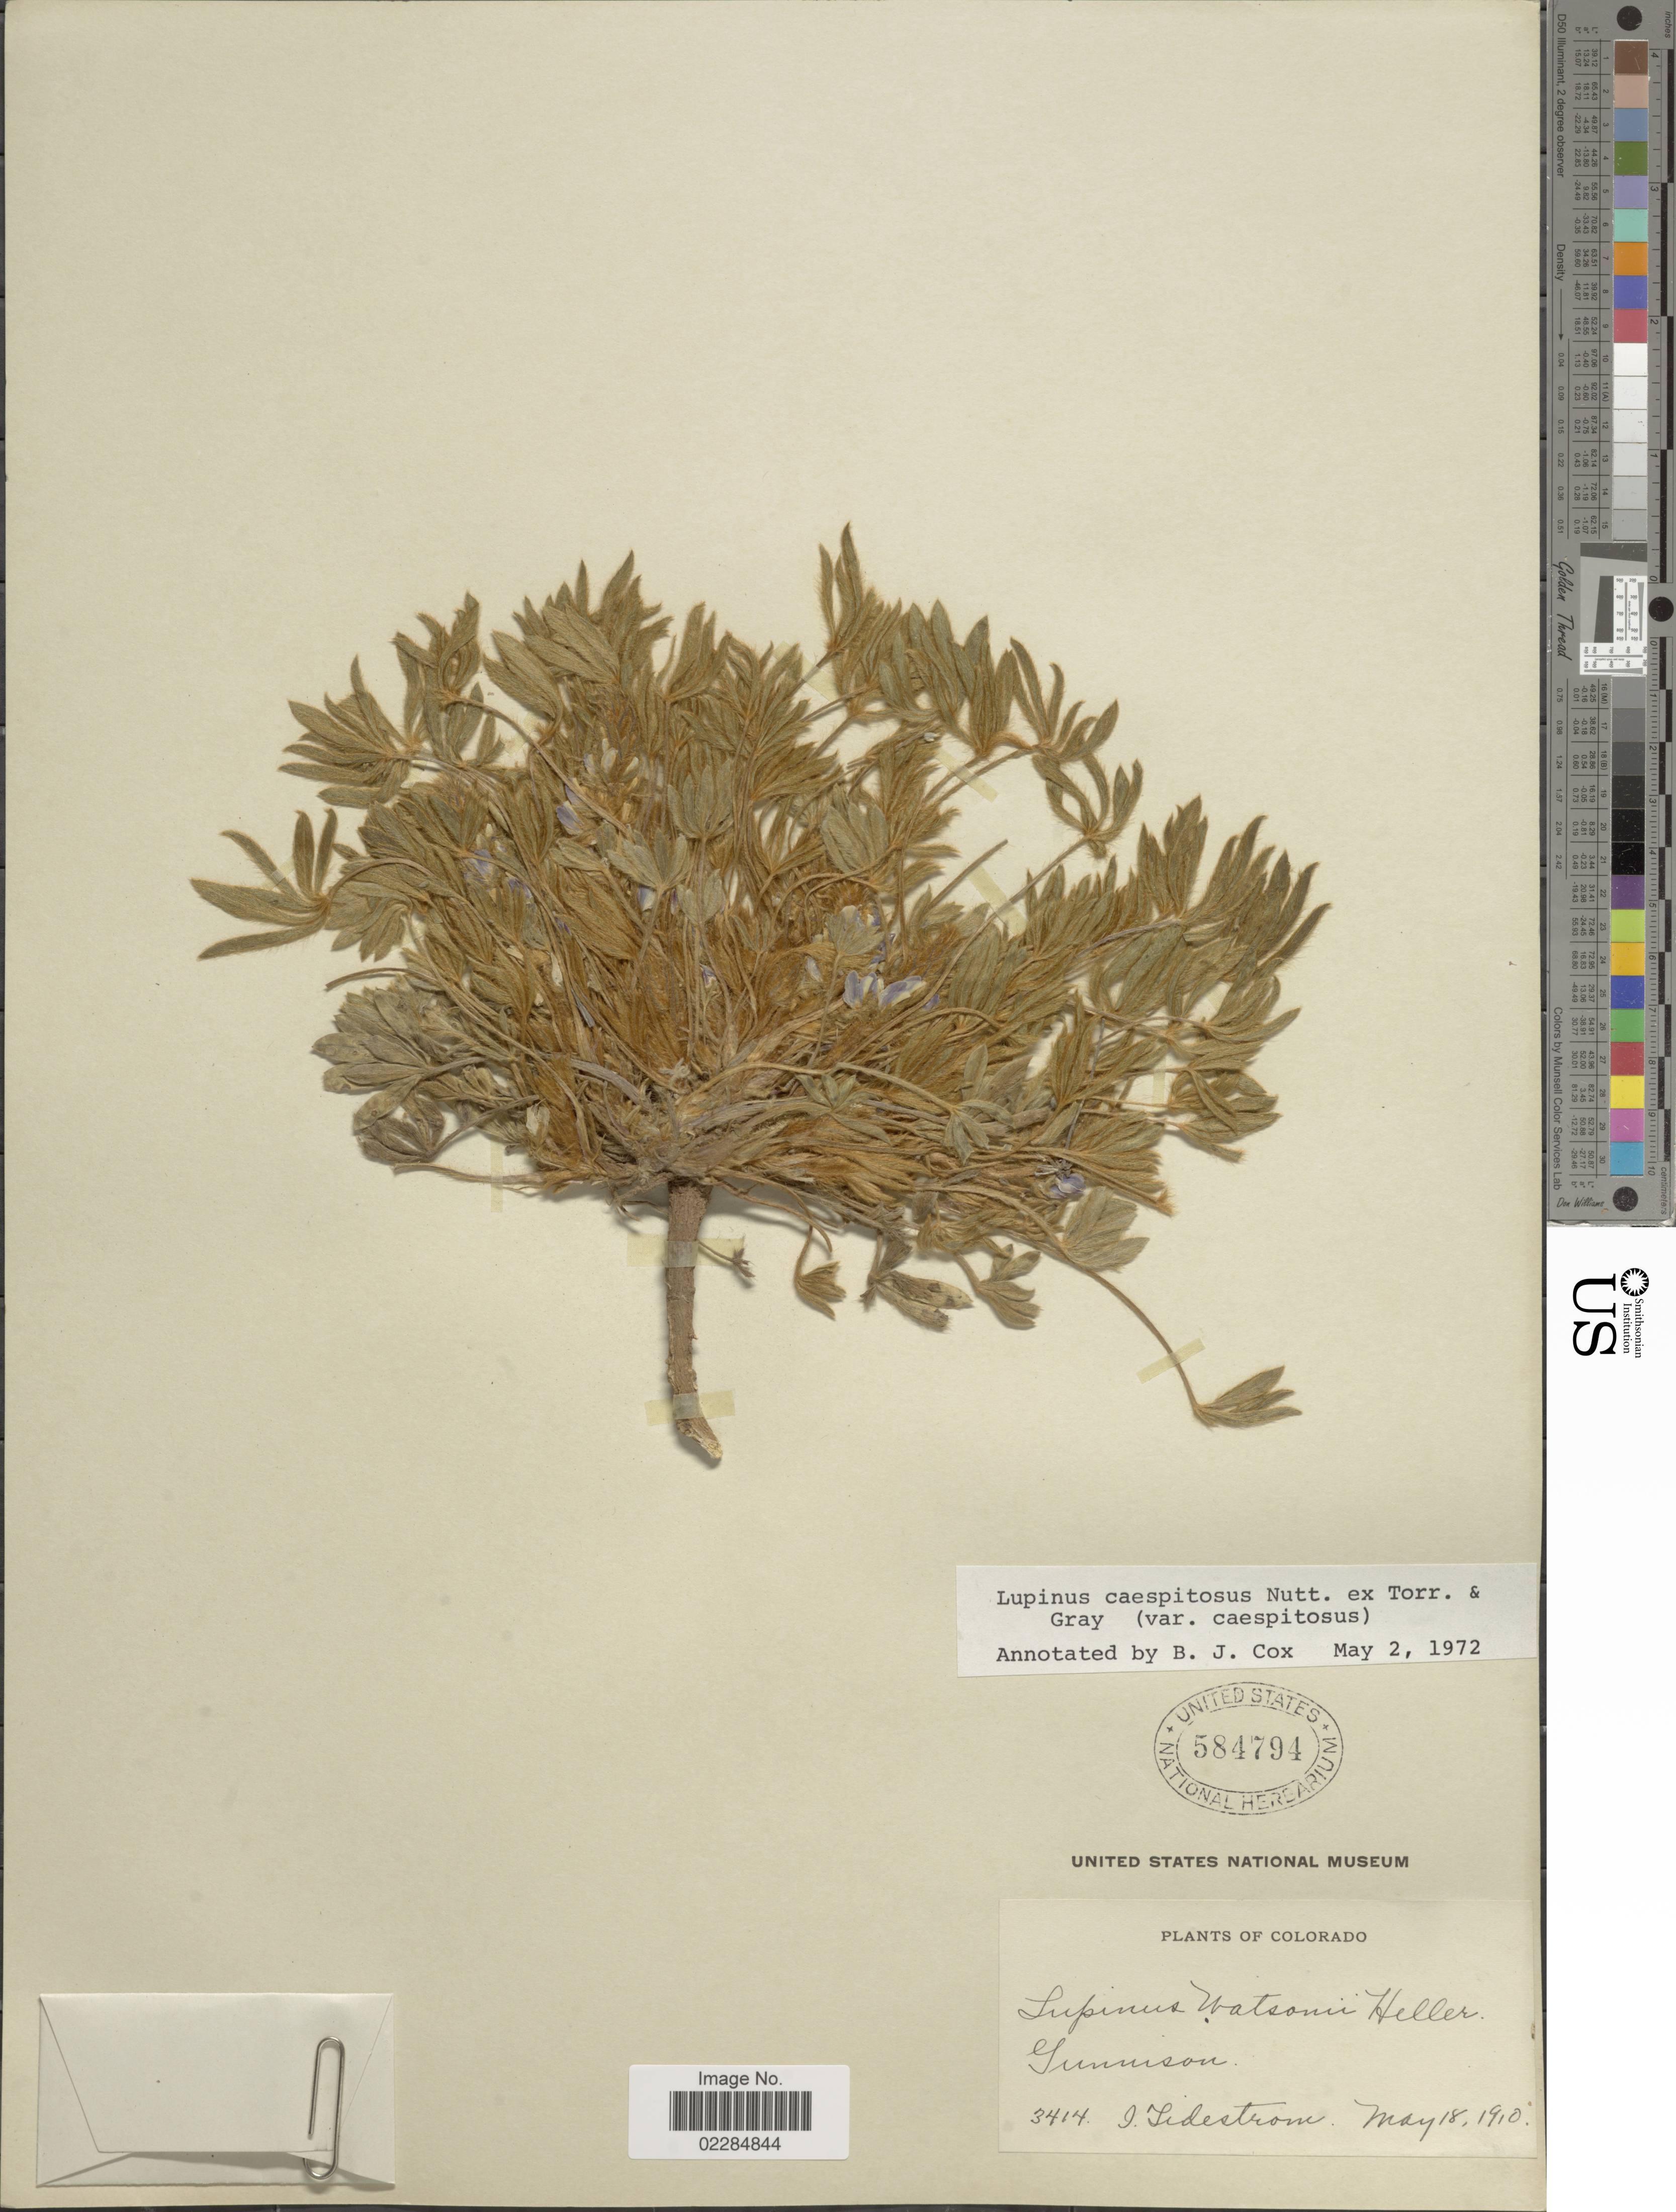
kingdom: Plantae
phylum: Tracheophyta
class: Magnoliopsida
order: Fabales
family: Fabaceae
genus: Lupinus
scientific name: Lupinus caespitosus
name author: Nutt.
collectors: I. Tidestorm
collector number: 3414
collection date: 1910-05-18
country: United States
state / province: Colorado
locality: Gunnison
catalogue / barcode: US 584794